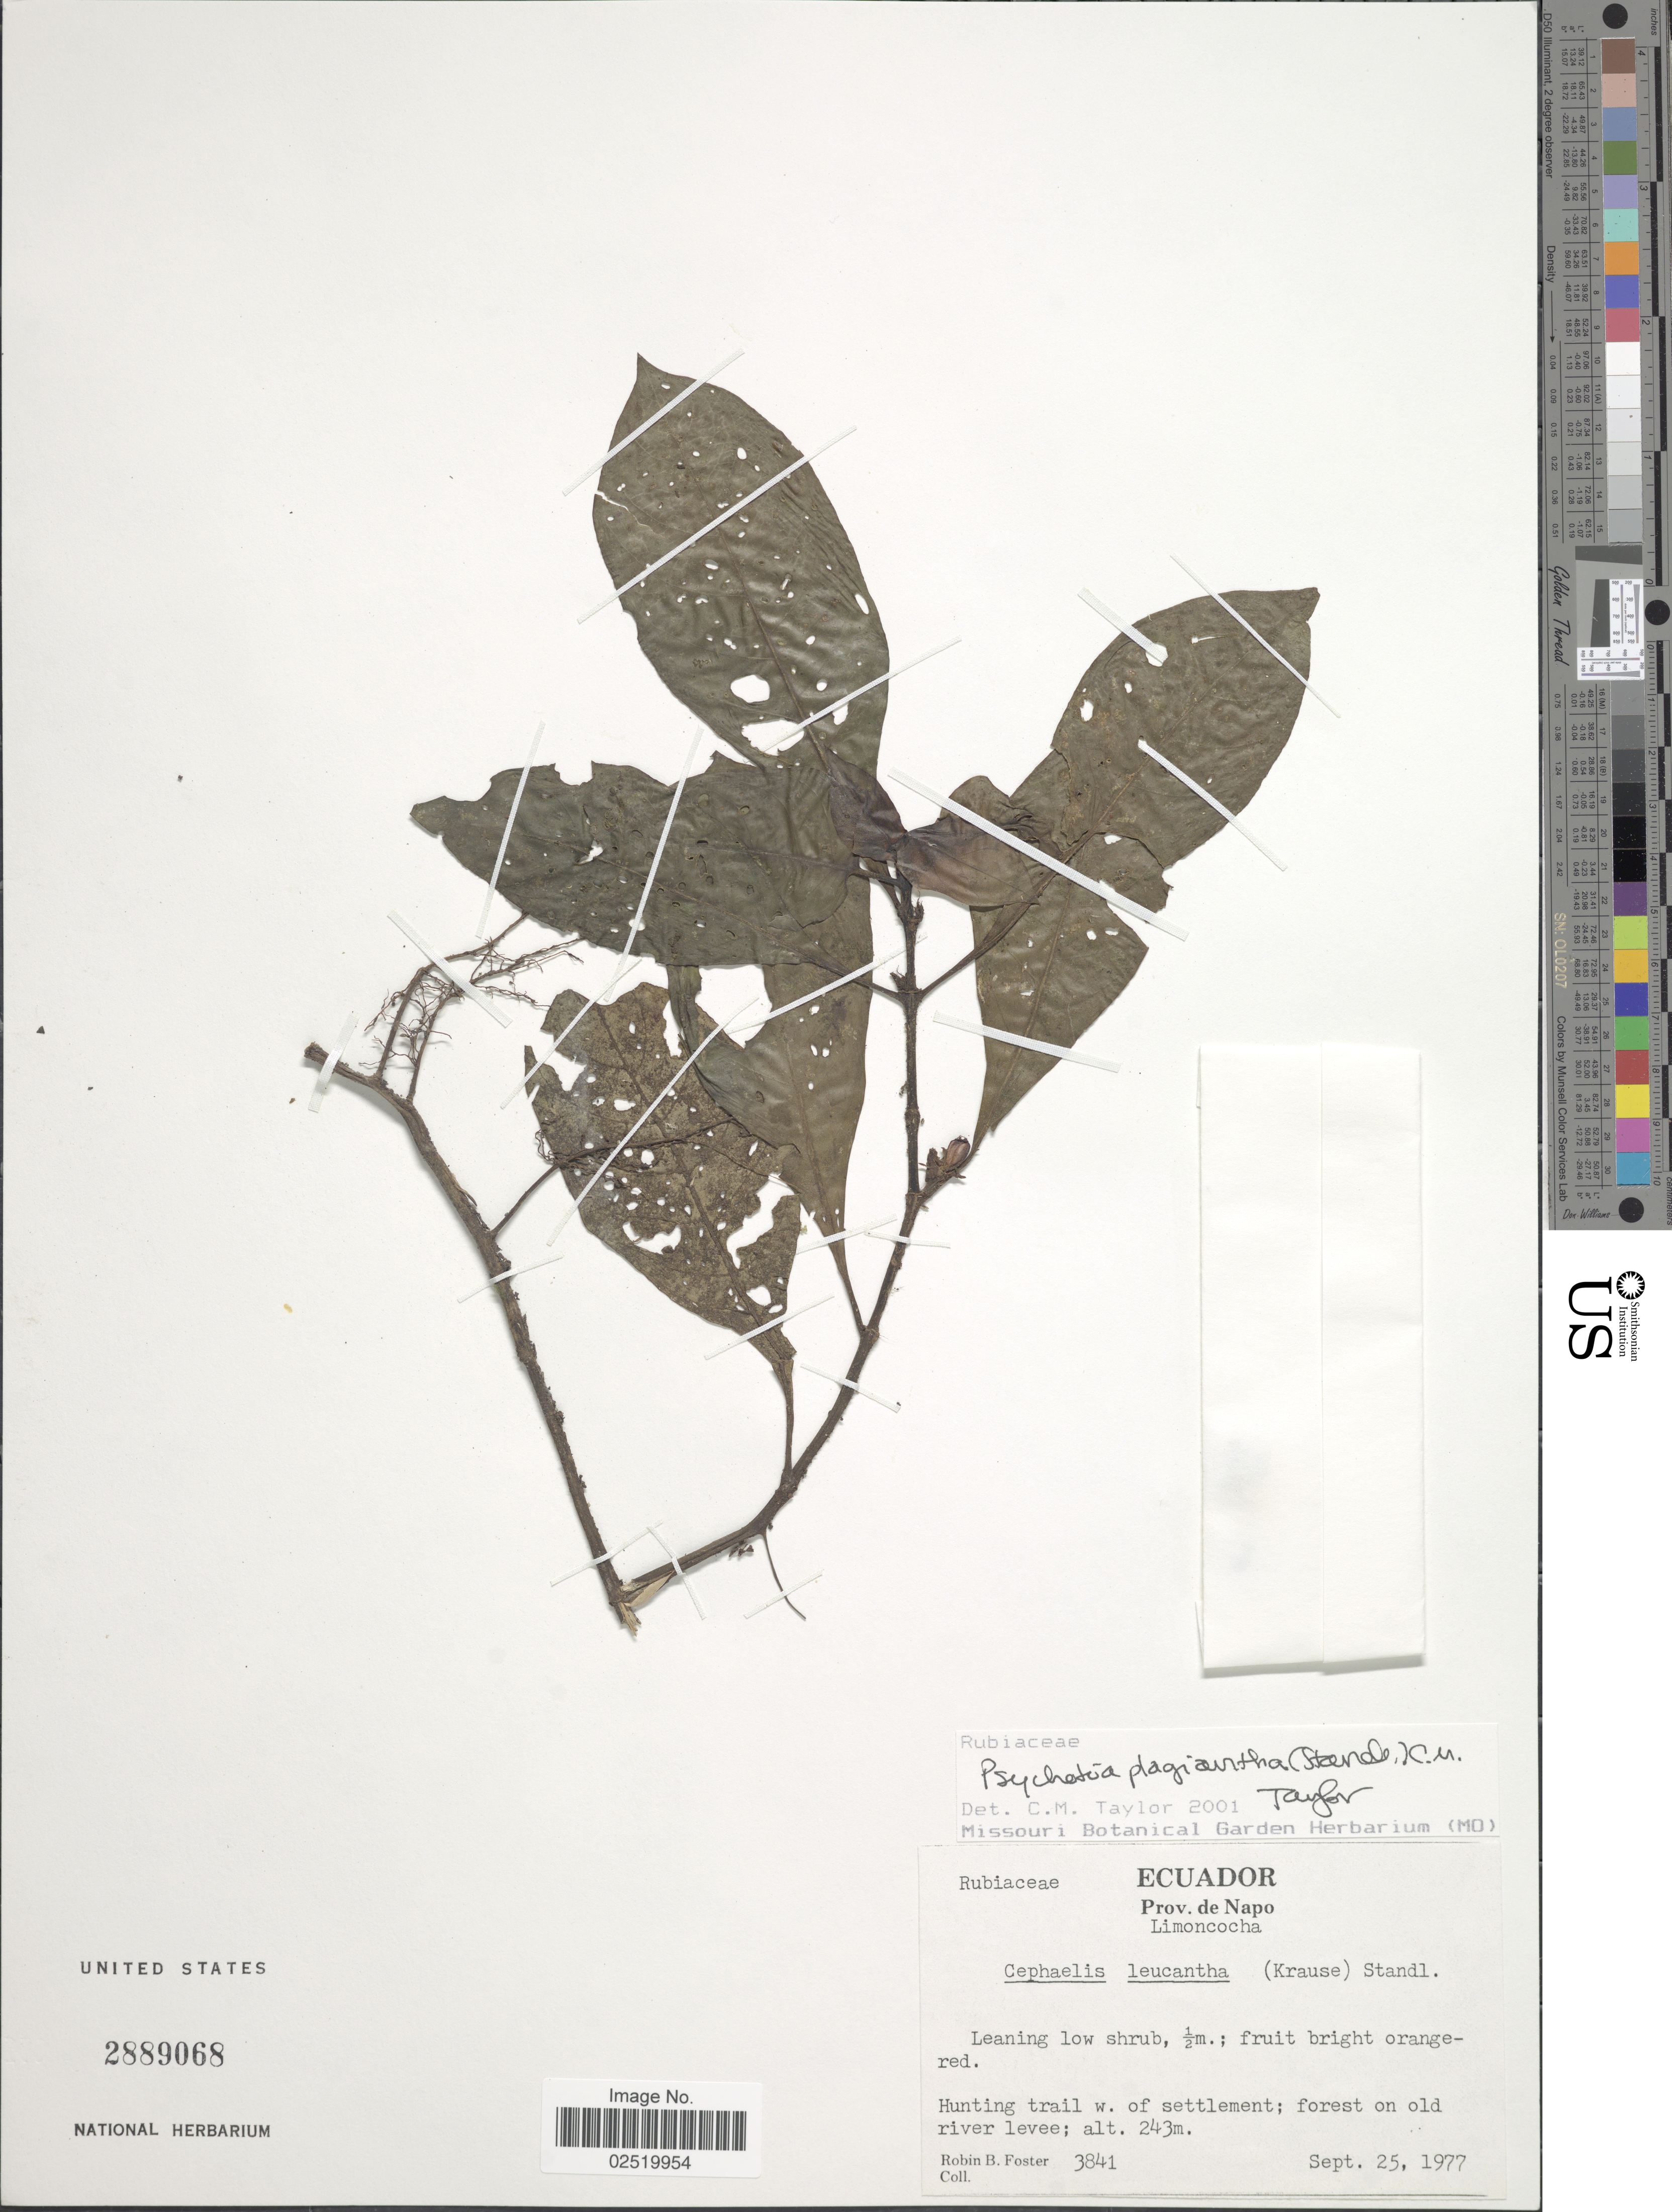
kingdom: Plantae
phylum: Tracheophyta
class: Magnoliopsida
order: Gentianales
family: Rubiaceae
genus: Psychotria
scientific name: Psychotria plagiantha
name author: (Standl.) C.M. Taylor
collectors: R. B. Foster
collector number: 3941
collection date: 1977-09-25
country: Ecuador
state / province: Napo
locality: Limoncocha. Hunting trail w. of settlement; forest on old river levee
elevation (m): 243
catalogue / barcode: US 2889068